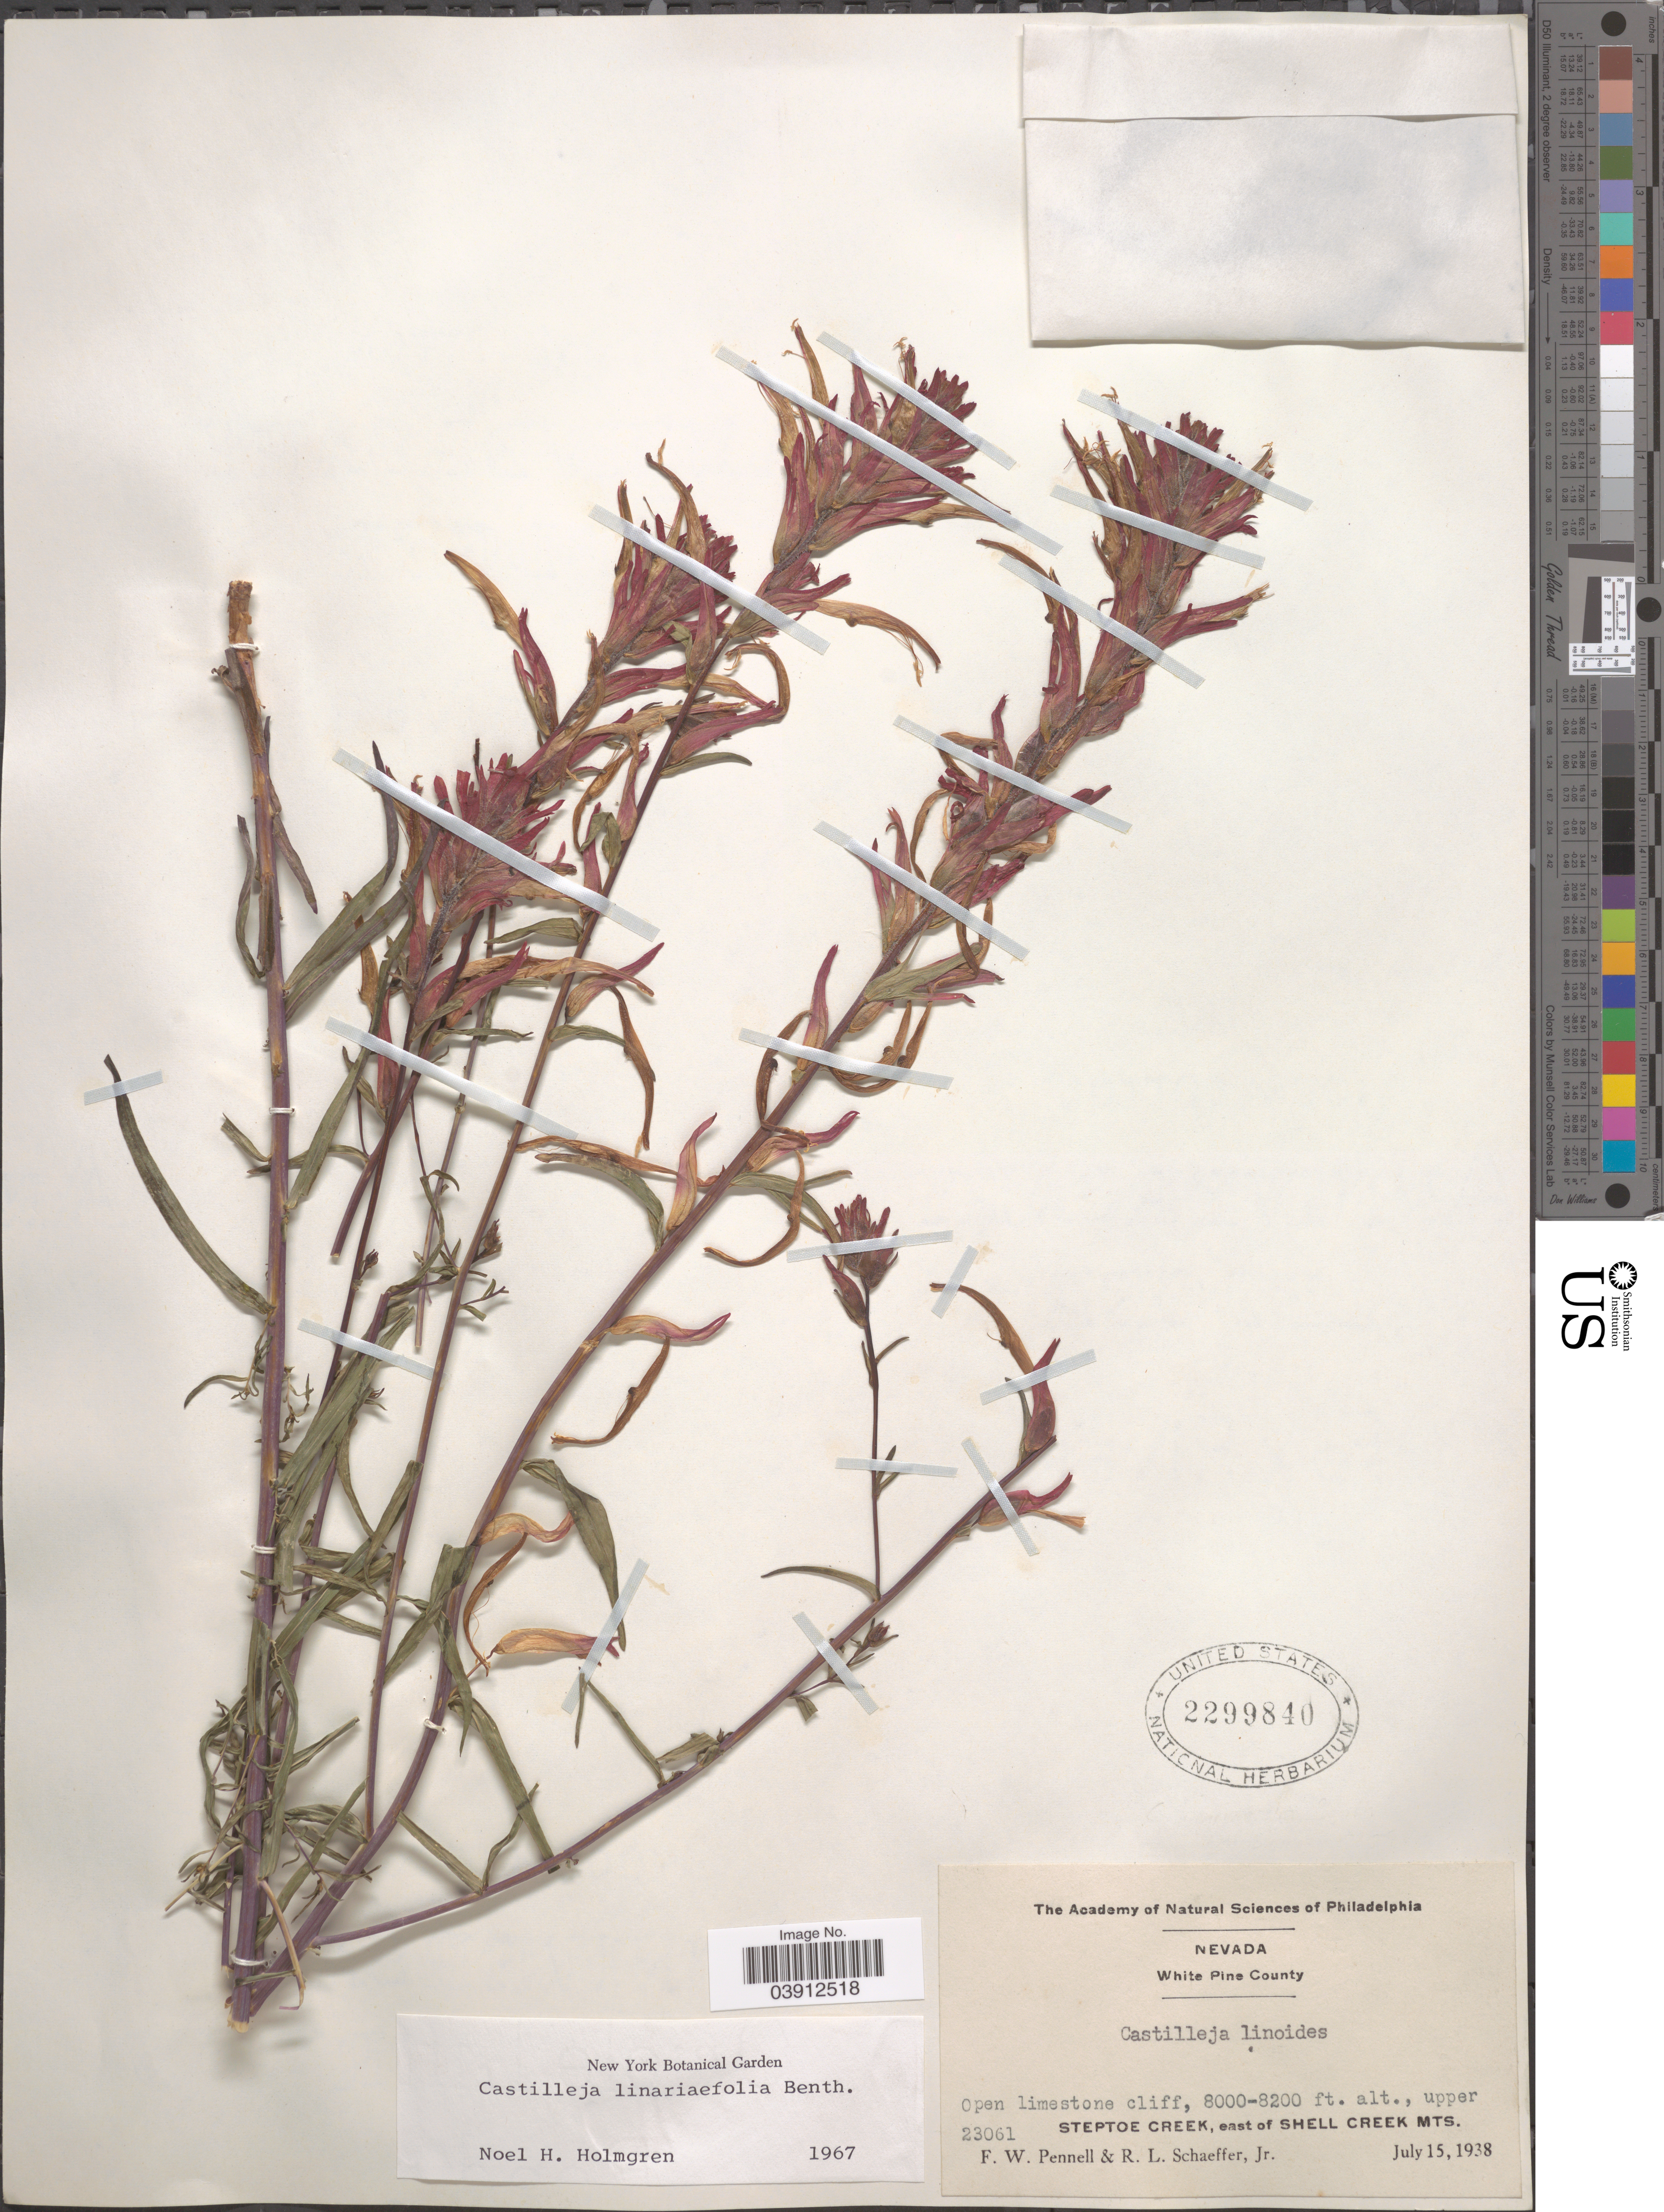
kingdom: Plantae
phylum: Tracheophyta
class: Magnoliopsida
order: Lamiales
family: Orobanchaceae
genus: Castilleja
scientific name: Castilleja linariifolia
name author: Benth.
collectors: F. W. Pennell & R. L. Schaeffer Jr.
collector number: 23061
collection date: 1938-07-15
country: United States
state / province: Nevada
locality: White Pine County. Upper Steptoe Creek, east of Shell Creek Mts.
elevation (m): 2438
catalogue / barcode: US 2299840